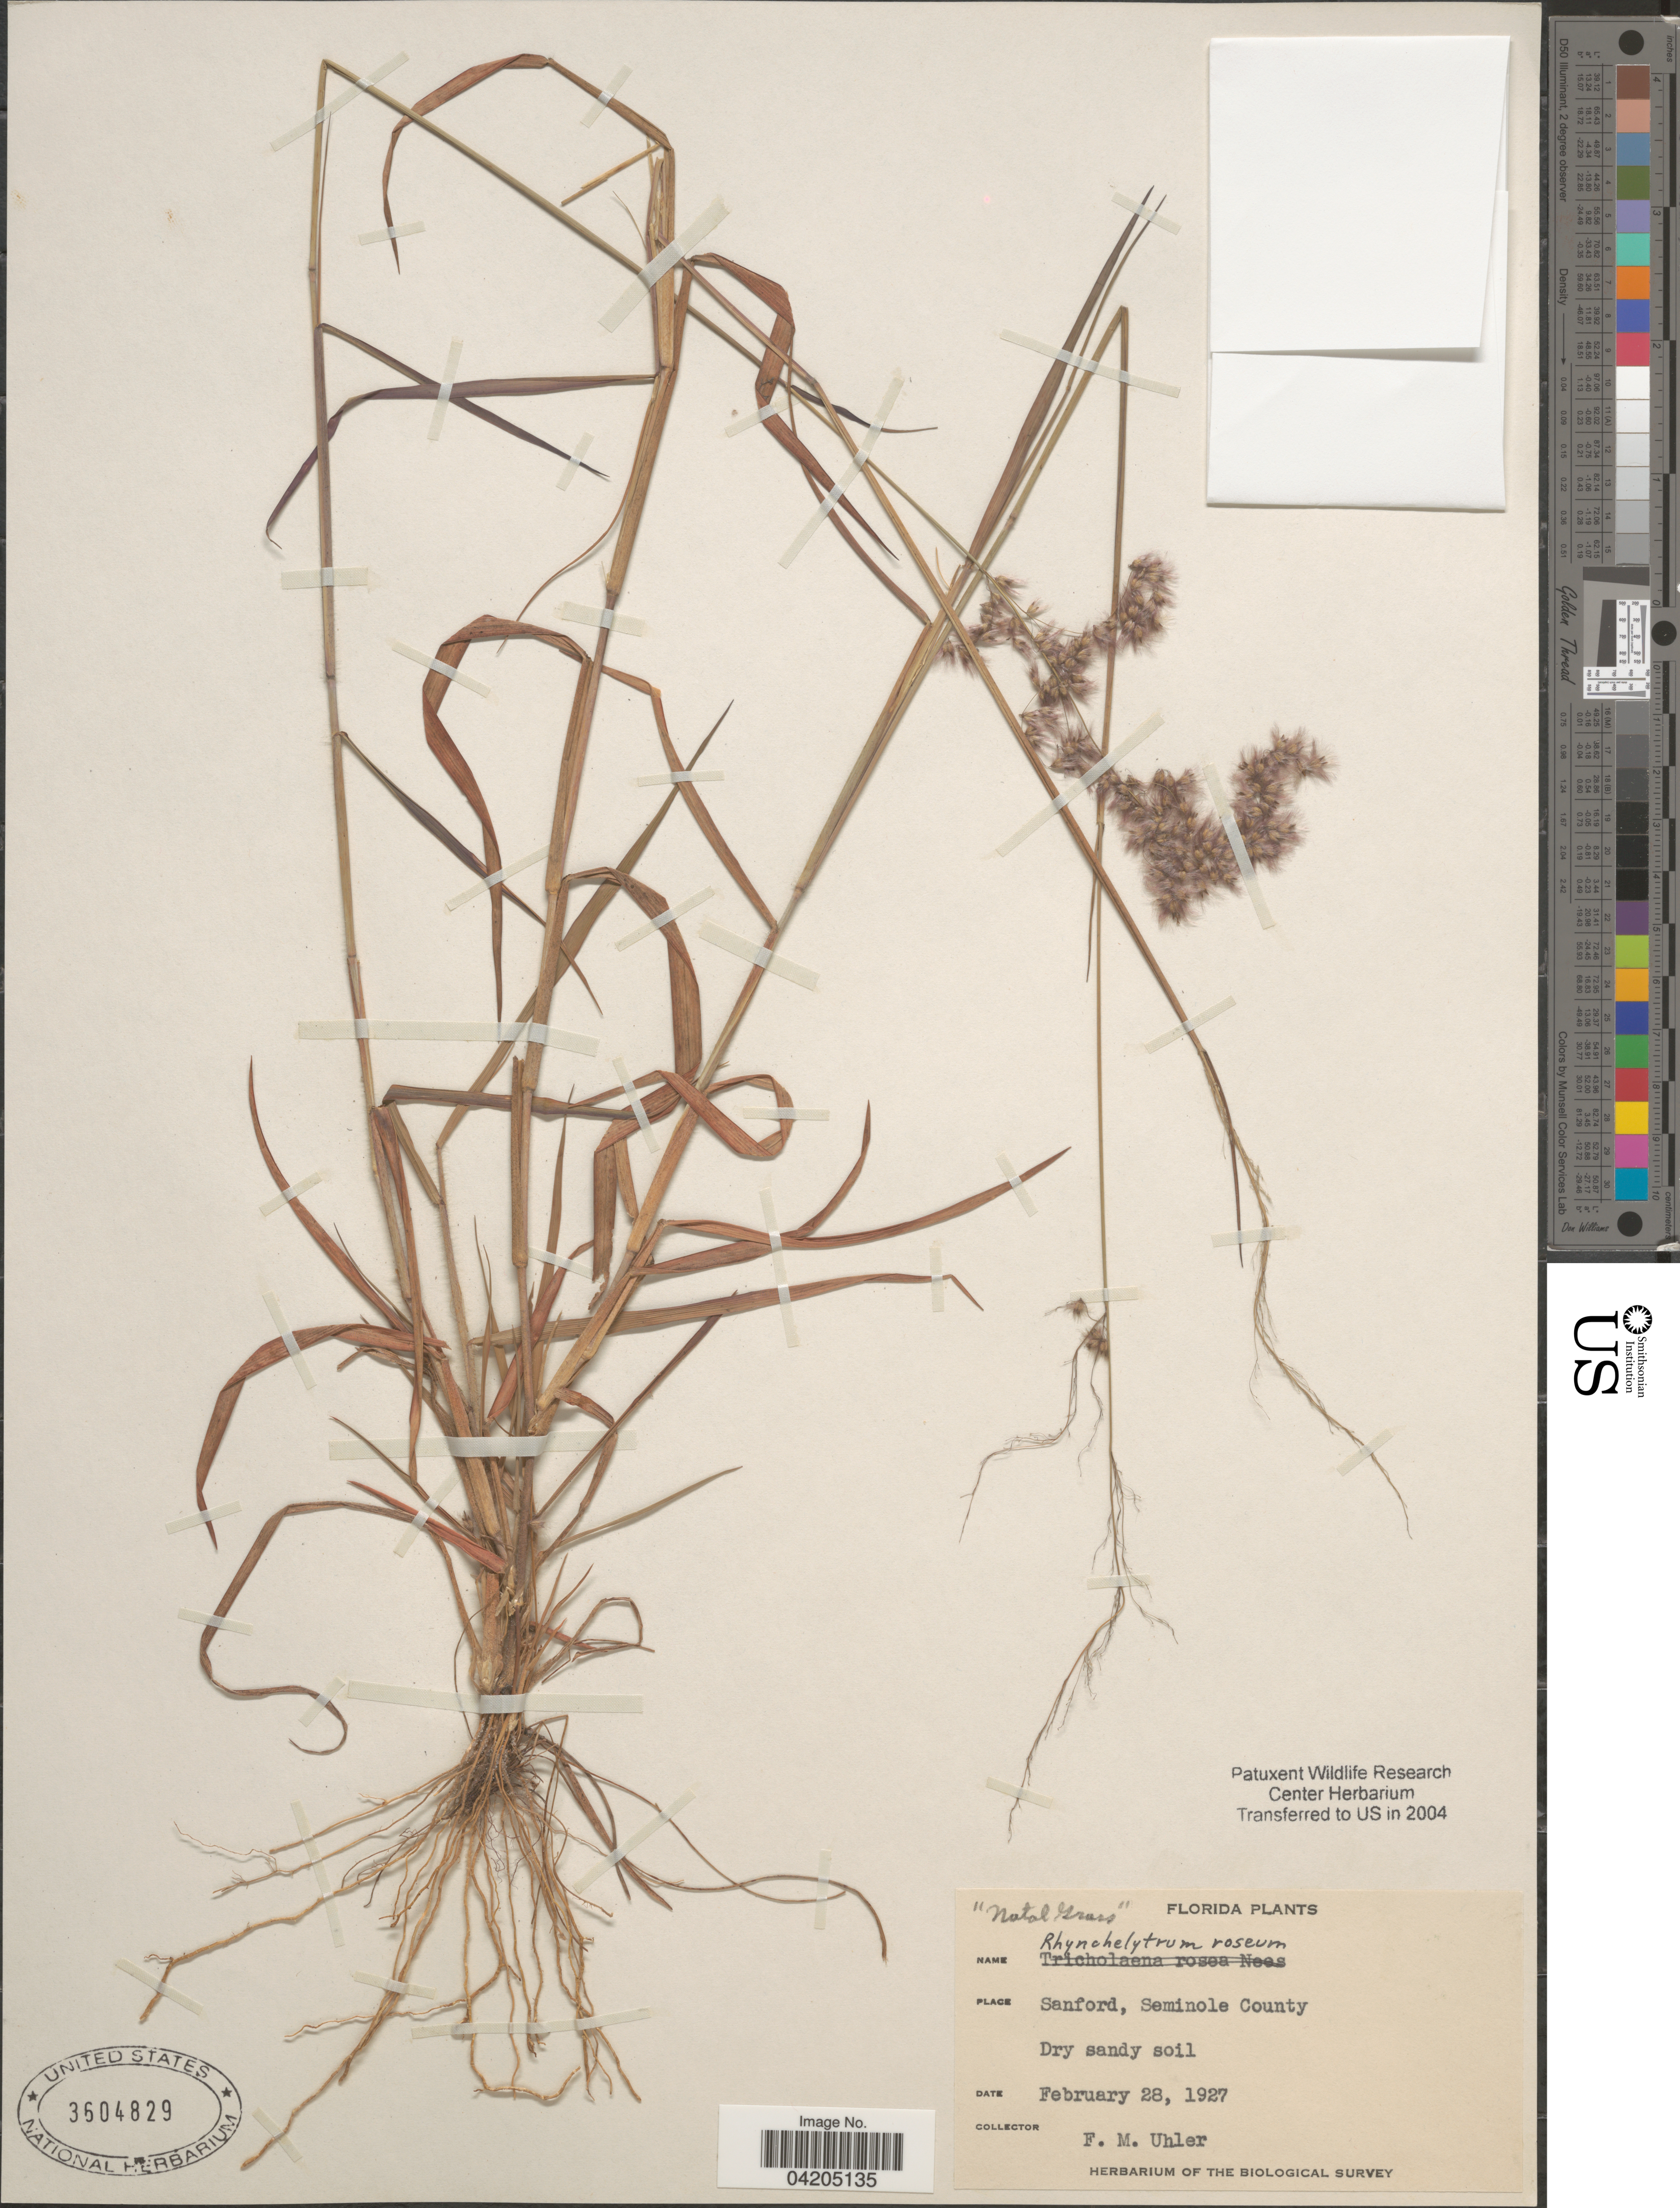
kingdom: Plantae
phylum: Tracheophyta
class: Liliopsida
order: Poales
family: Poaceae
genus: Melinis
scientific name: Melinis repens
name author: (Willd.) Zizka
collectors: F. M. Uhler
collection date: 1927-02-28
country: United States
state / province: Florida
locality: Sanford, Seminole County. The Biological Survey.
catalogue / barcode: US 3604829